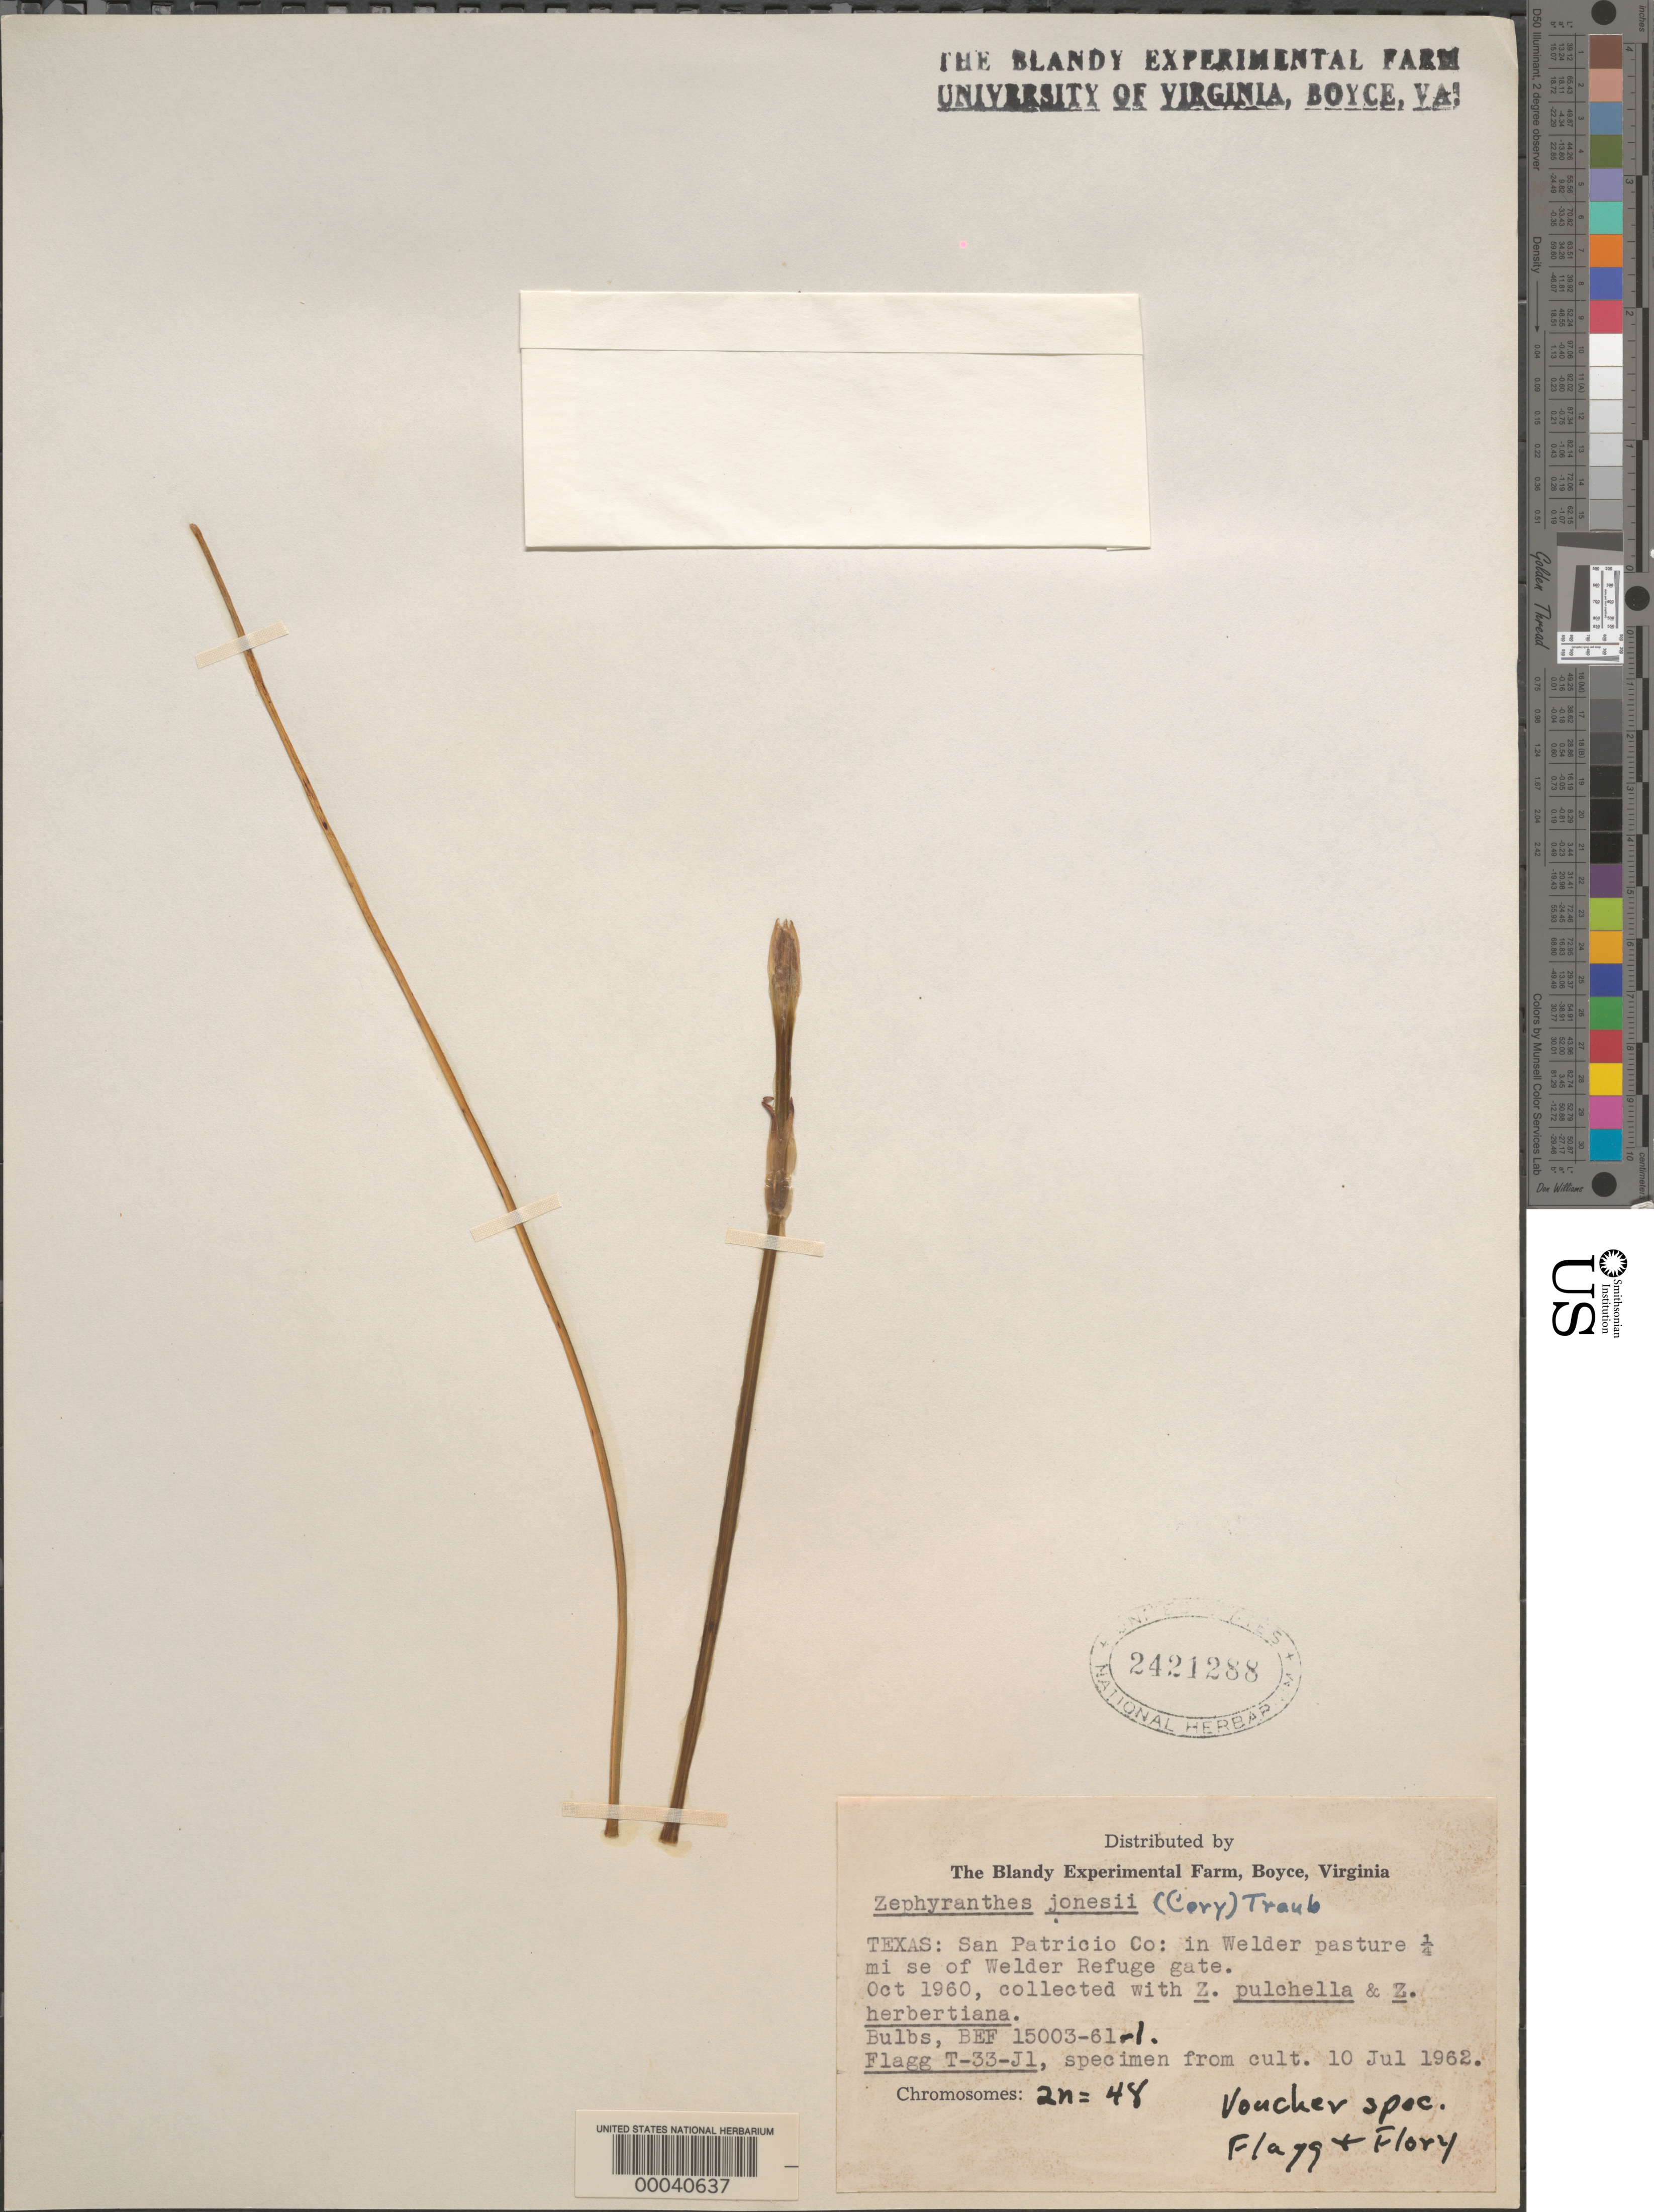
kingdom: Plantae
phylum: Tracheophyta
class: Liliopsida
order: Asparagales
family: Amaryllidaceae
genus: Zephyranthes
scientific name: Zephyranthes jonesii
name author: (Cory) Traub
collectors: R. O. Flagg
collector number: T-33-j1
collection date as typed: Oct 1960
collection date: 1960-10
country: United States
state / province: Texas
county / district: San Patricio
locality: In welder pasture, 0.25 mi. se of welder refuge gate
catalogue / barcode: US 2421288